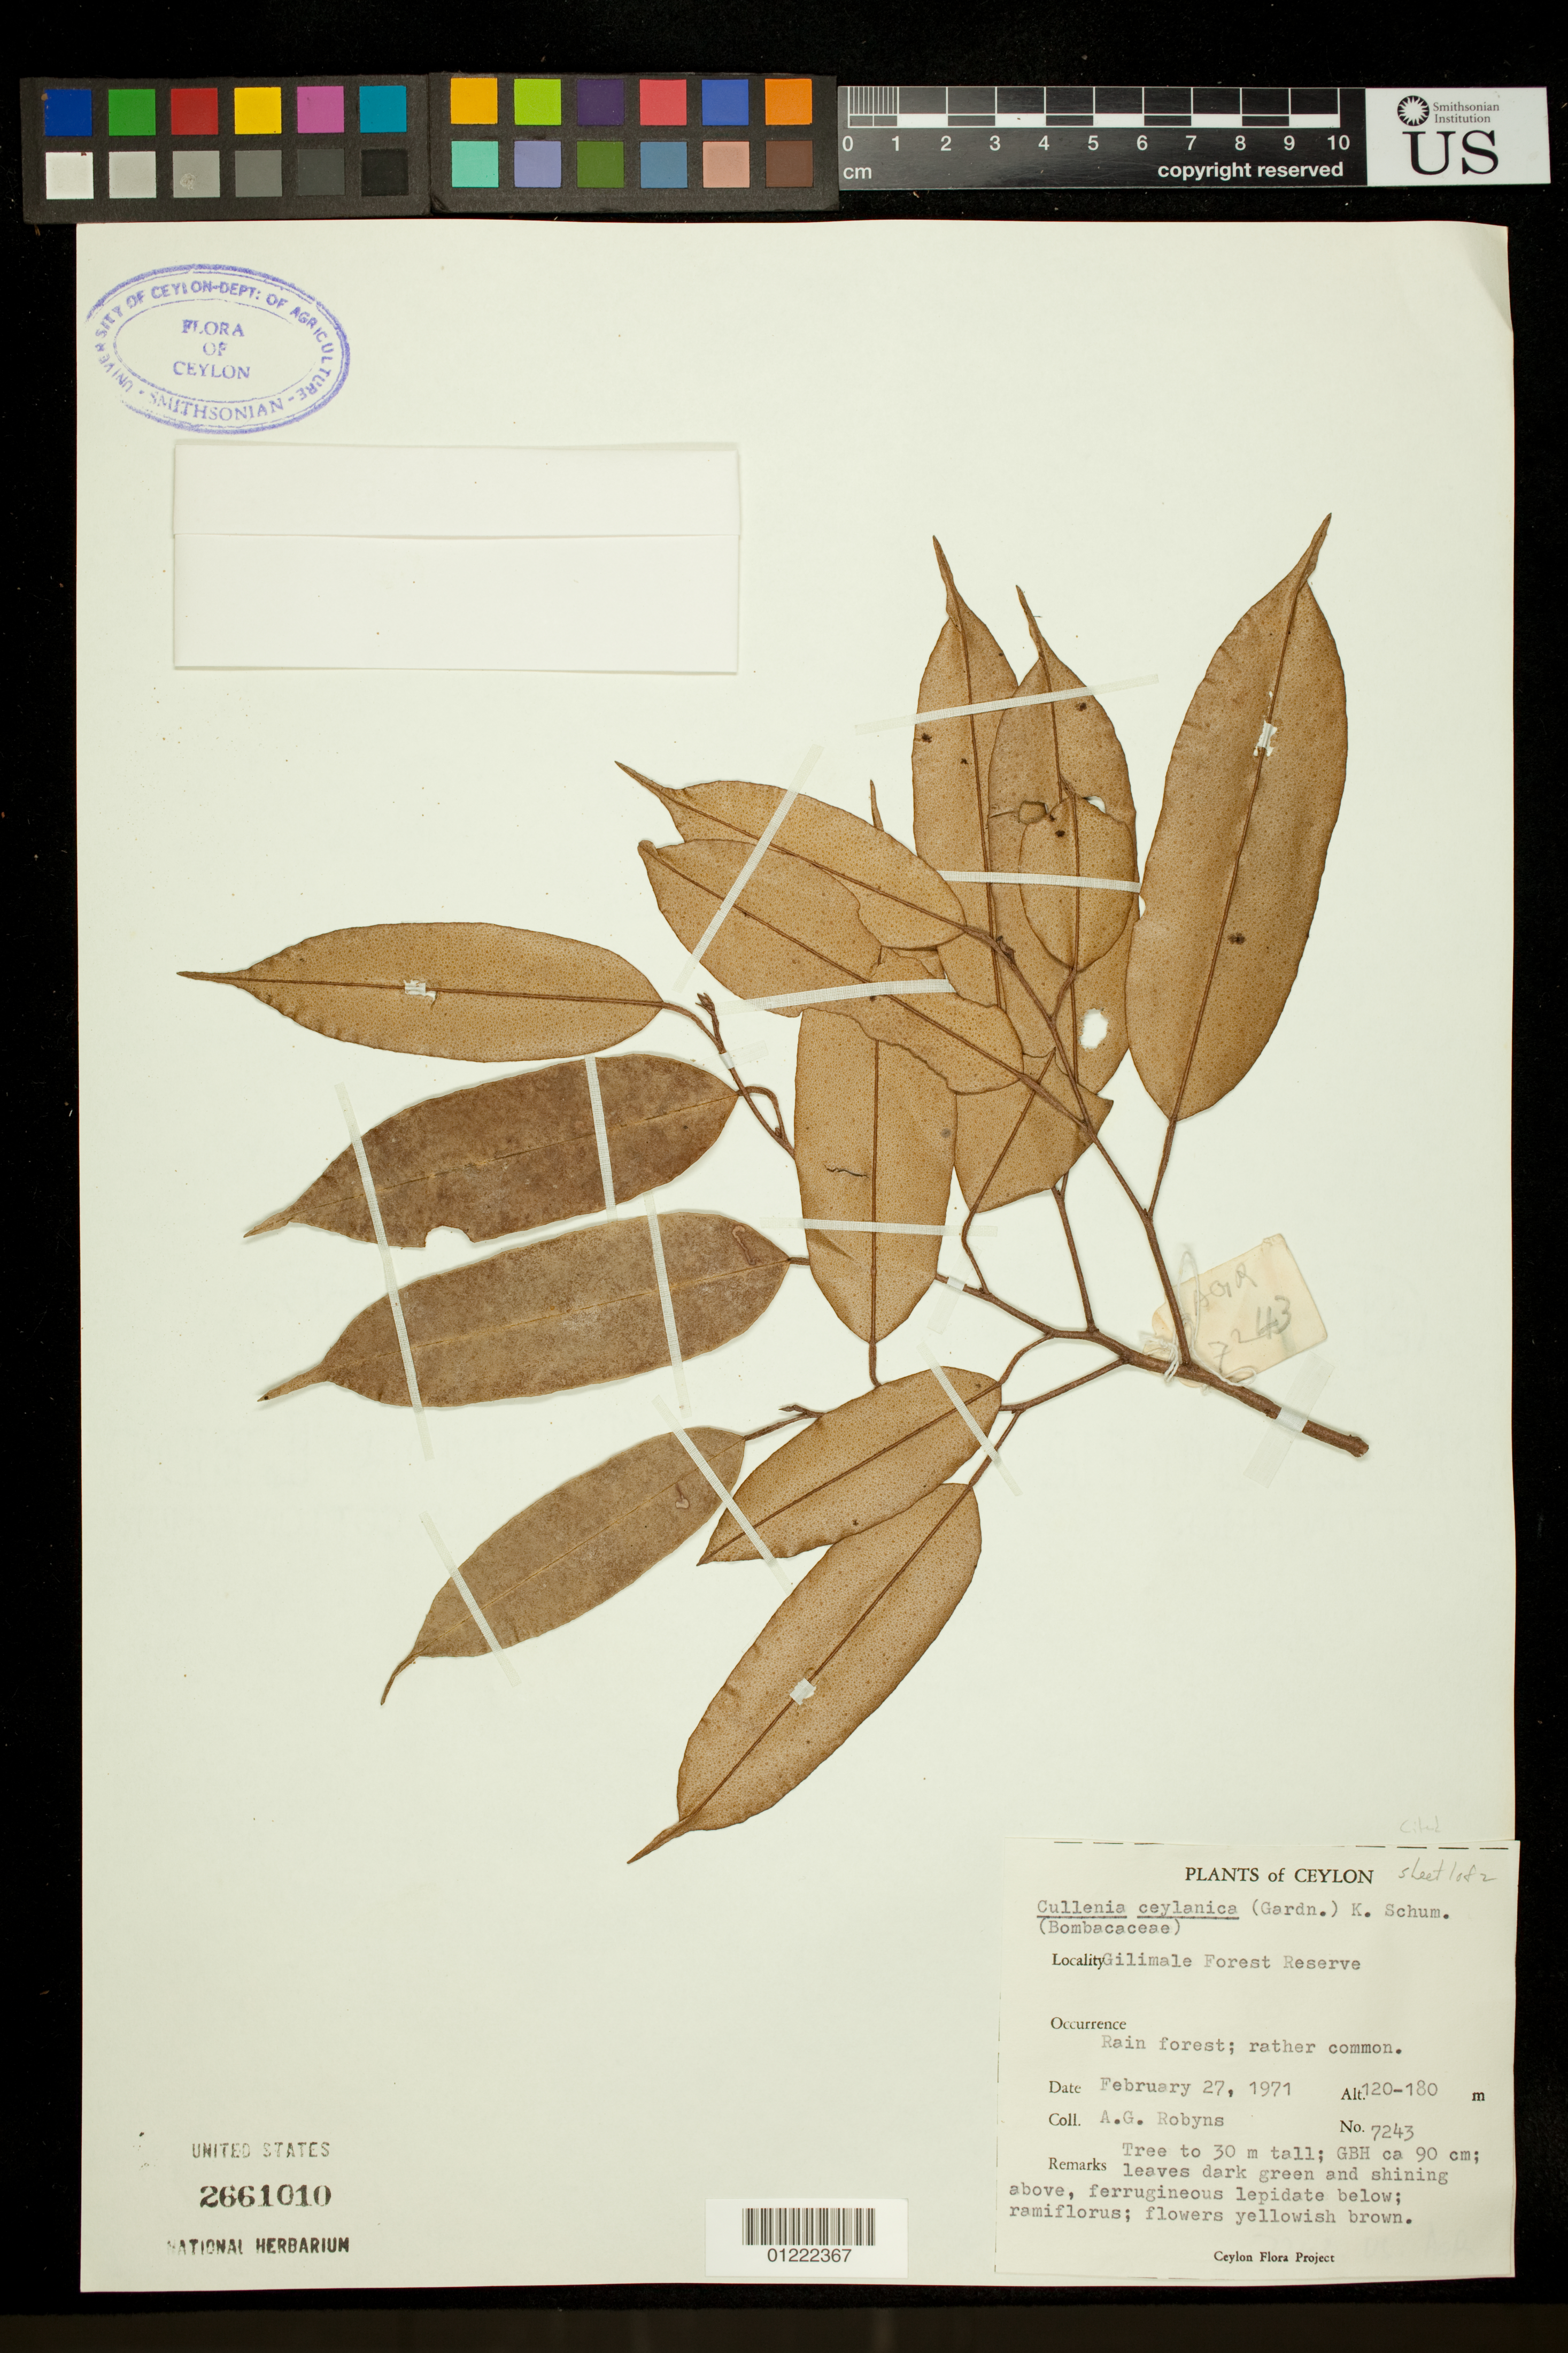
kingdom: Plantae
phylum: Tracheophyta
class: Magnoliopsida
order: Malvales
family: Malvaceae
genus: Cullenia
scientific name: Cullenia ceylanica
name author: (Gardner) K. Schum.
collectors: A. G. Robyns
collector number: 7243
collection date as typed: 2/27/1971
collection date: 1971-02-27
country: Sri Lanka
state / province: Sabaragamuwa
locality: Gilimale Forest Reserve. Rain forest; rather common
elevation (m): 120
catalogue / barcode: US 2661010